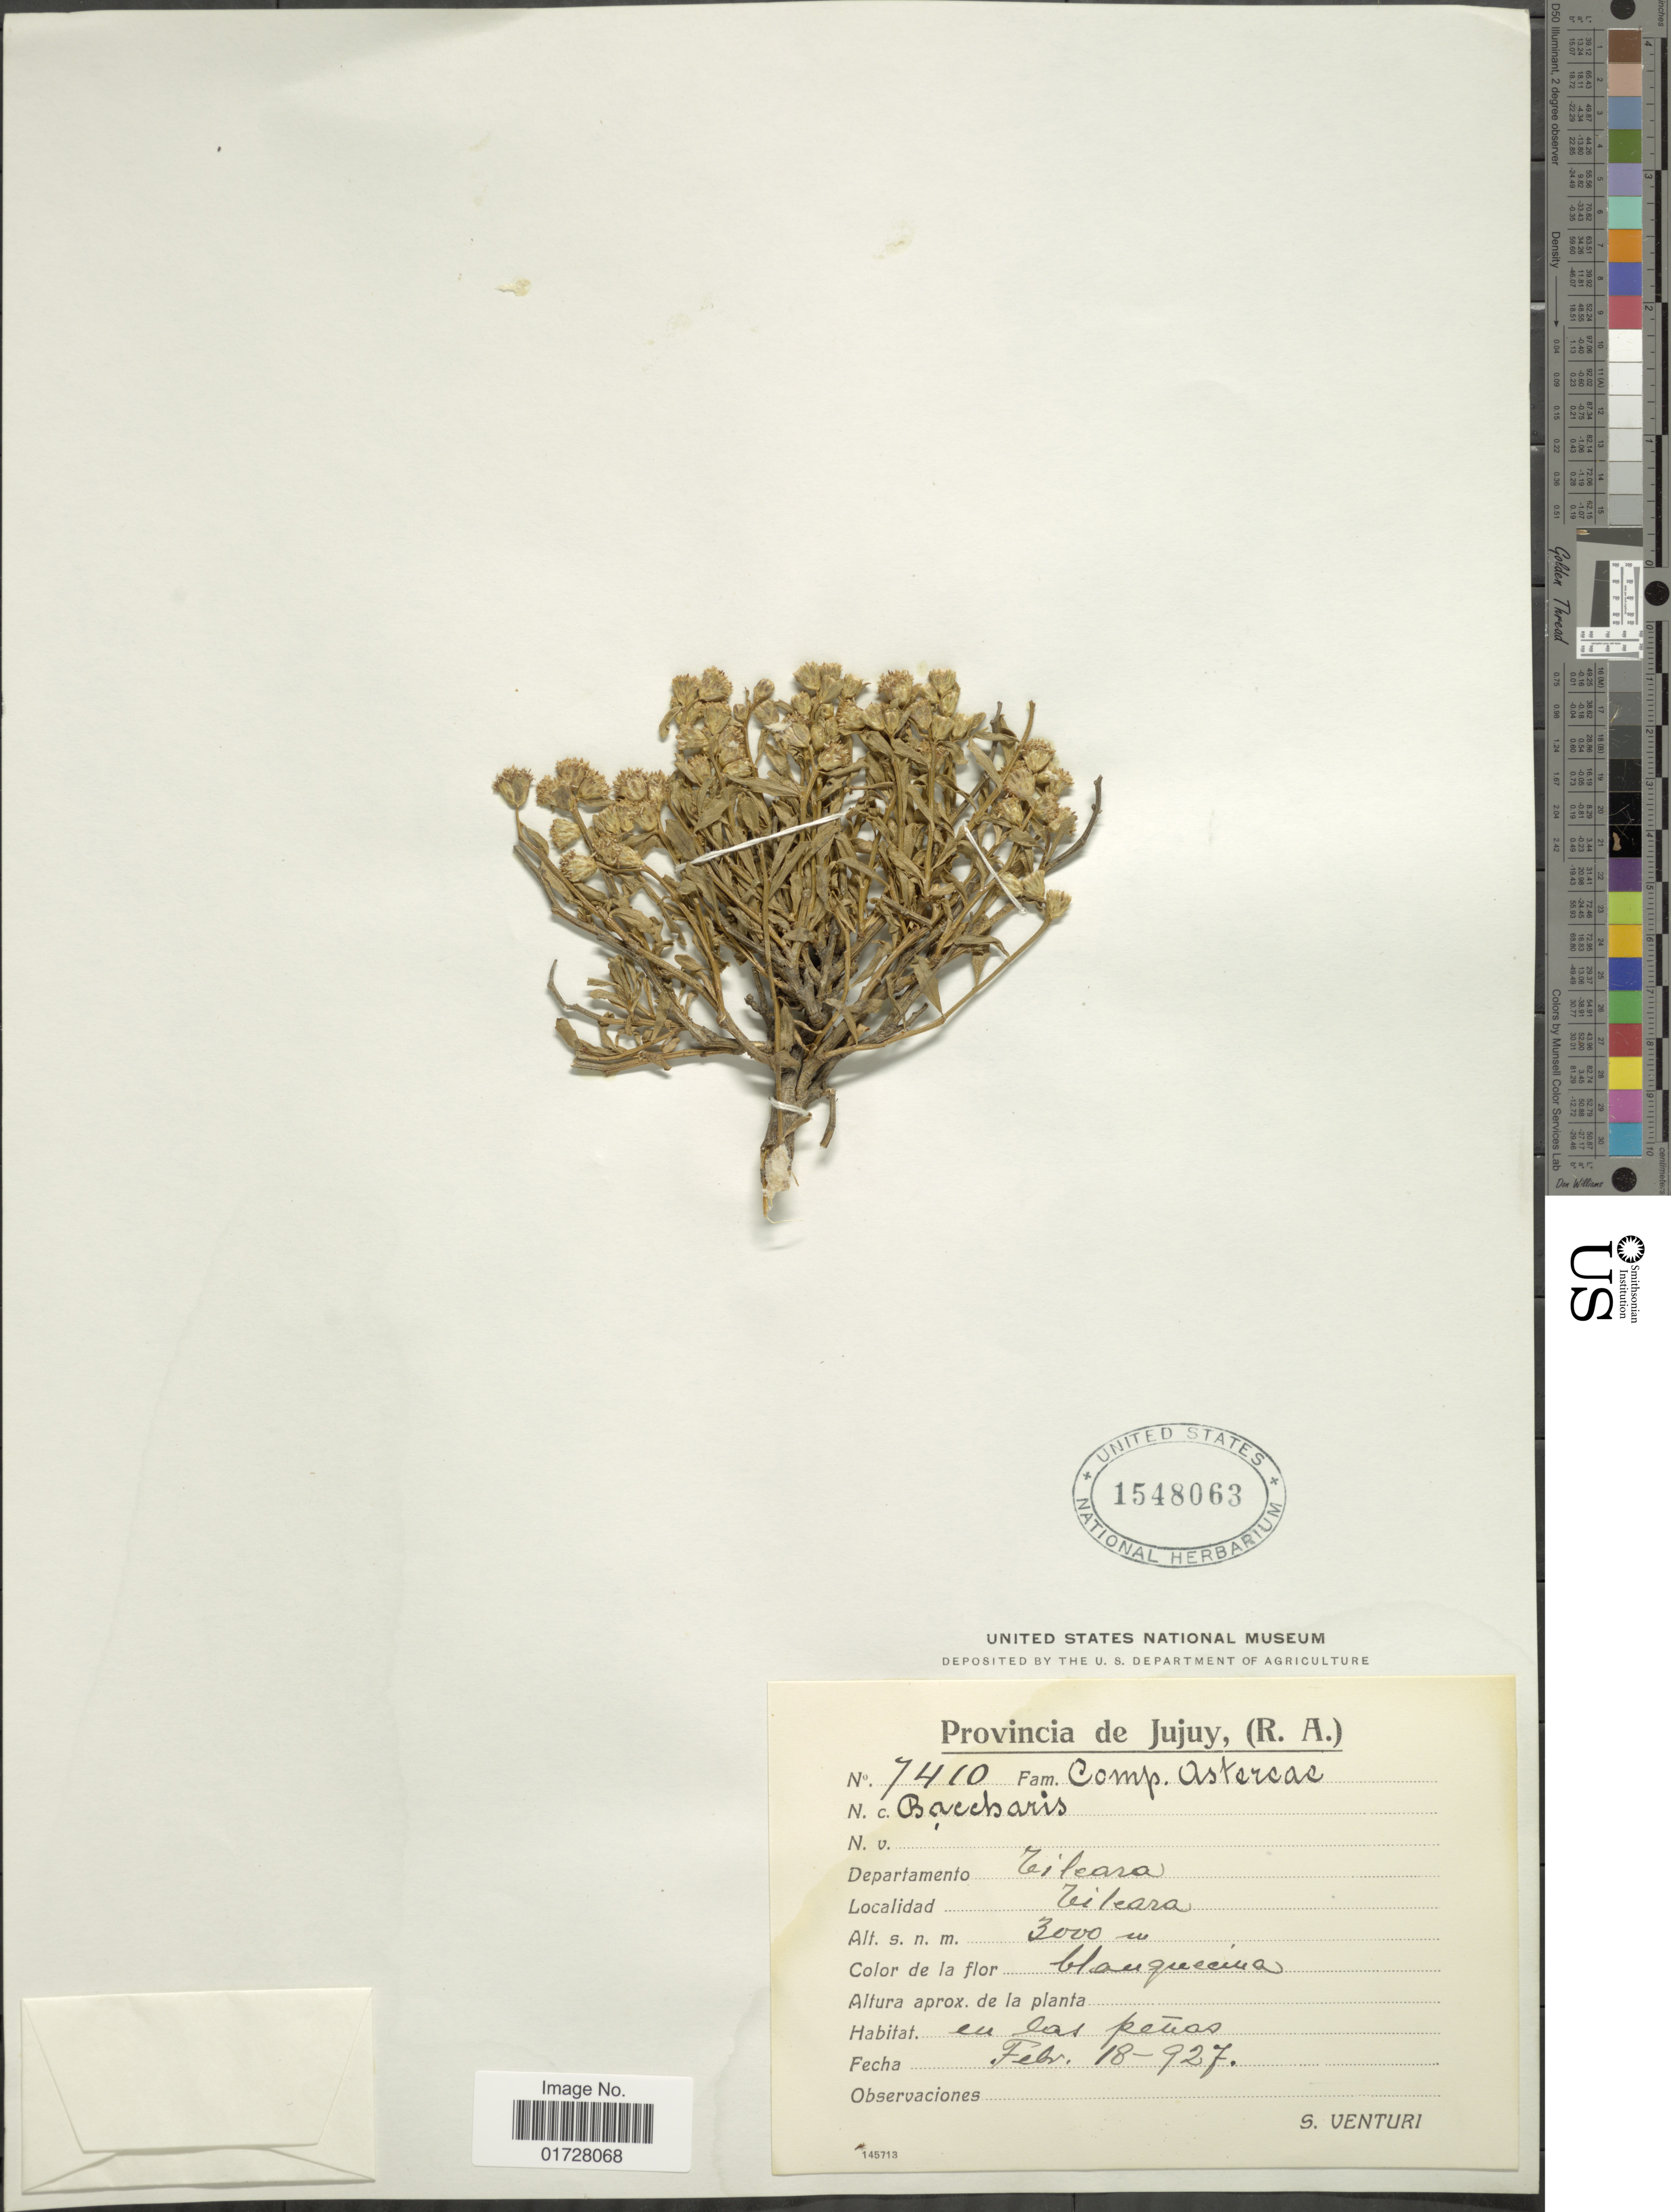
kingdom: Plantae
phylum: Tracheophyta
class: Magnoliopsida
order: Asterales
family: Asteraceae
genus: Baccharis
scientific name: Baccharis sp.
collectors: S. Venturi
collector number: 7410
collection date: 1927-02-18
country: Argentina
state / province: Jujuy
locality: Departamento Tilcara, Tilcara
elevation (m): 3000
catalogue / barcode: US 1548063